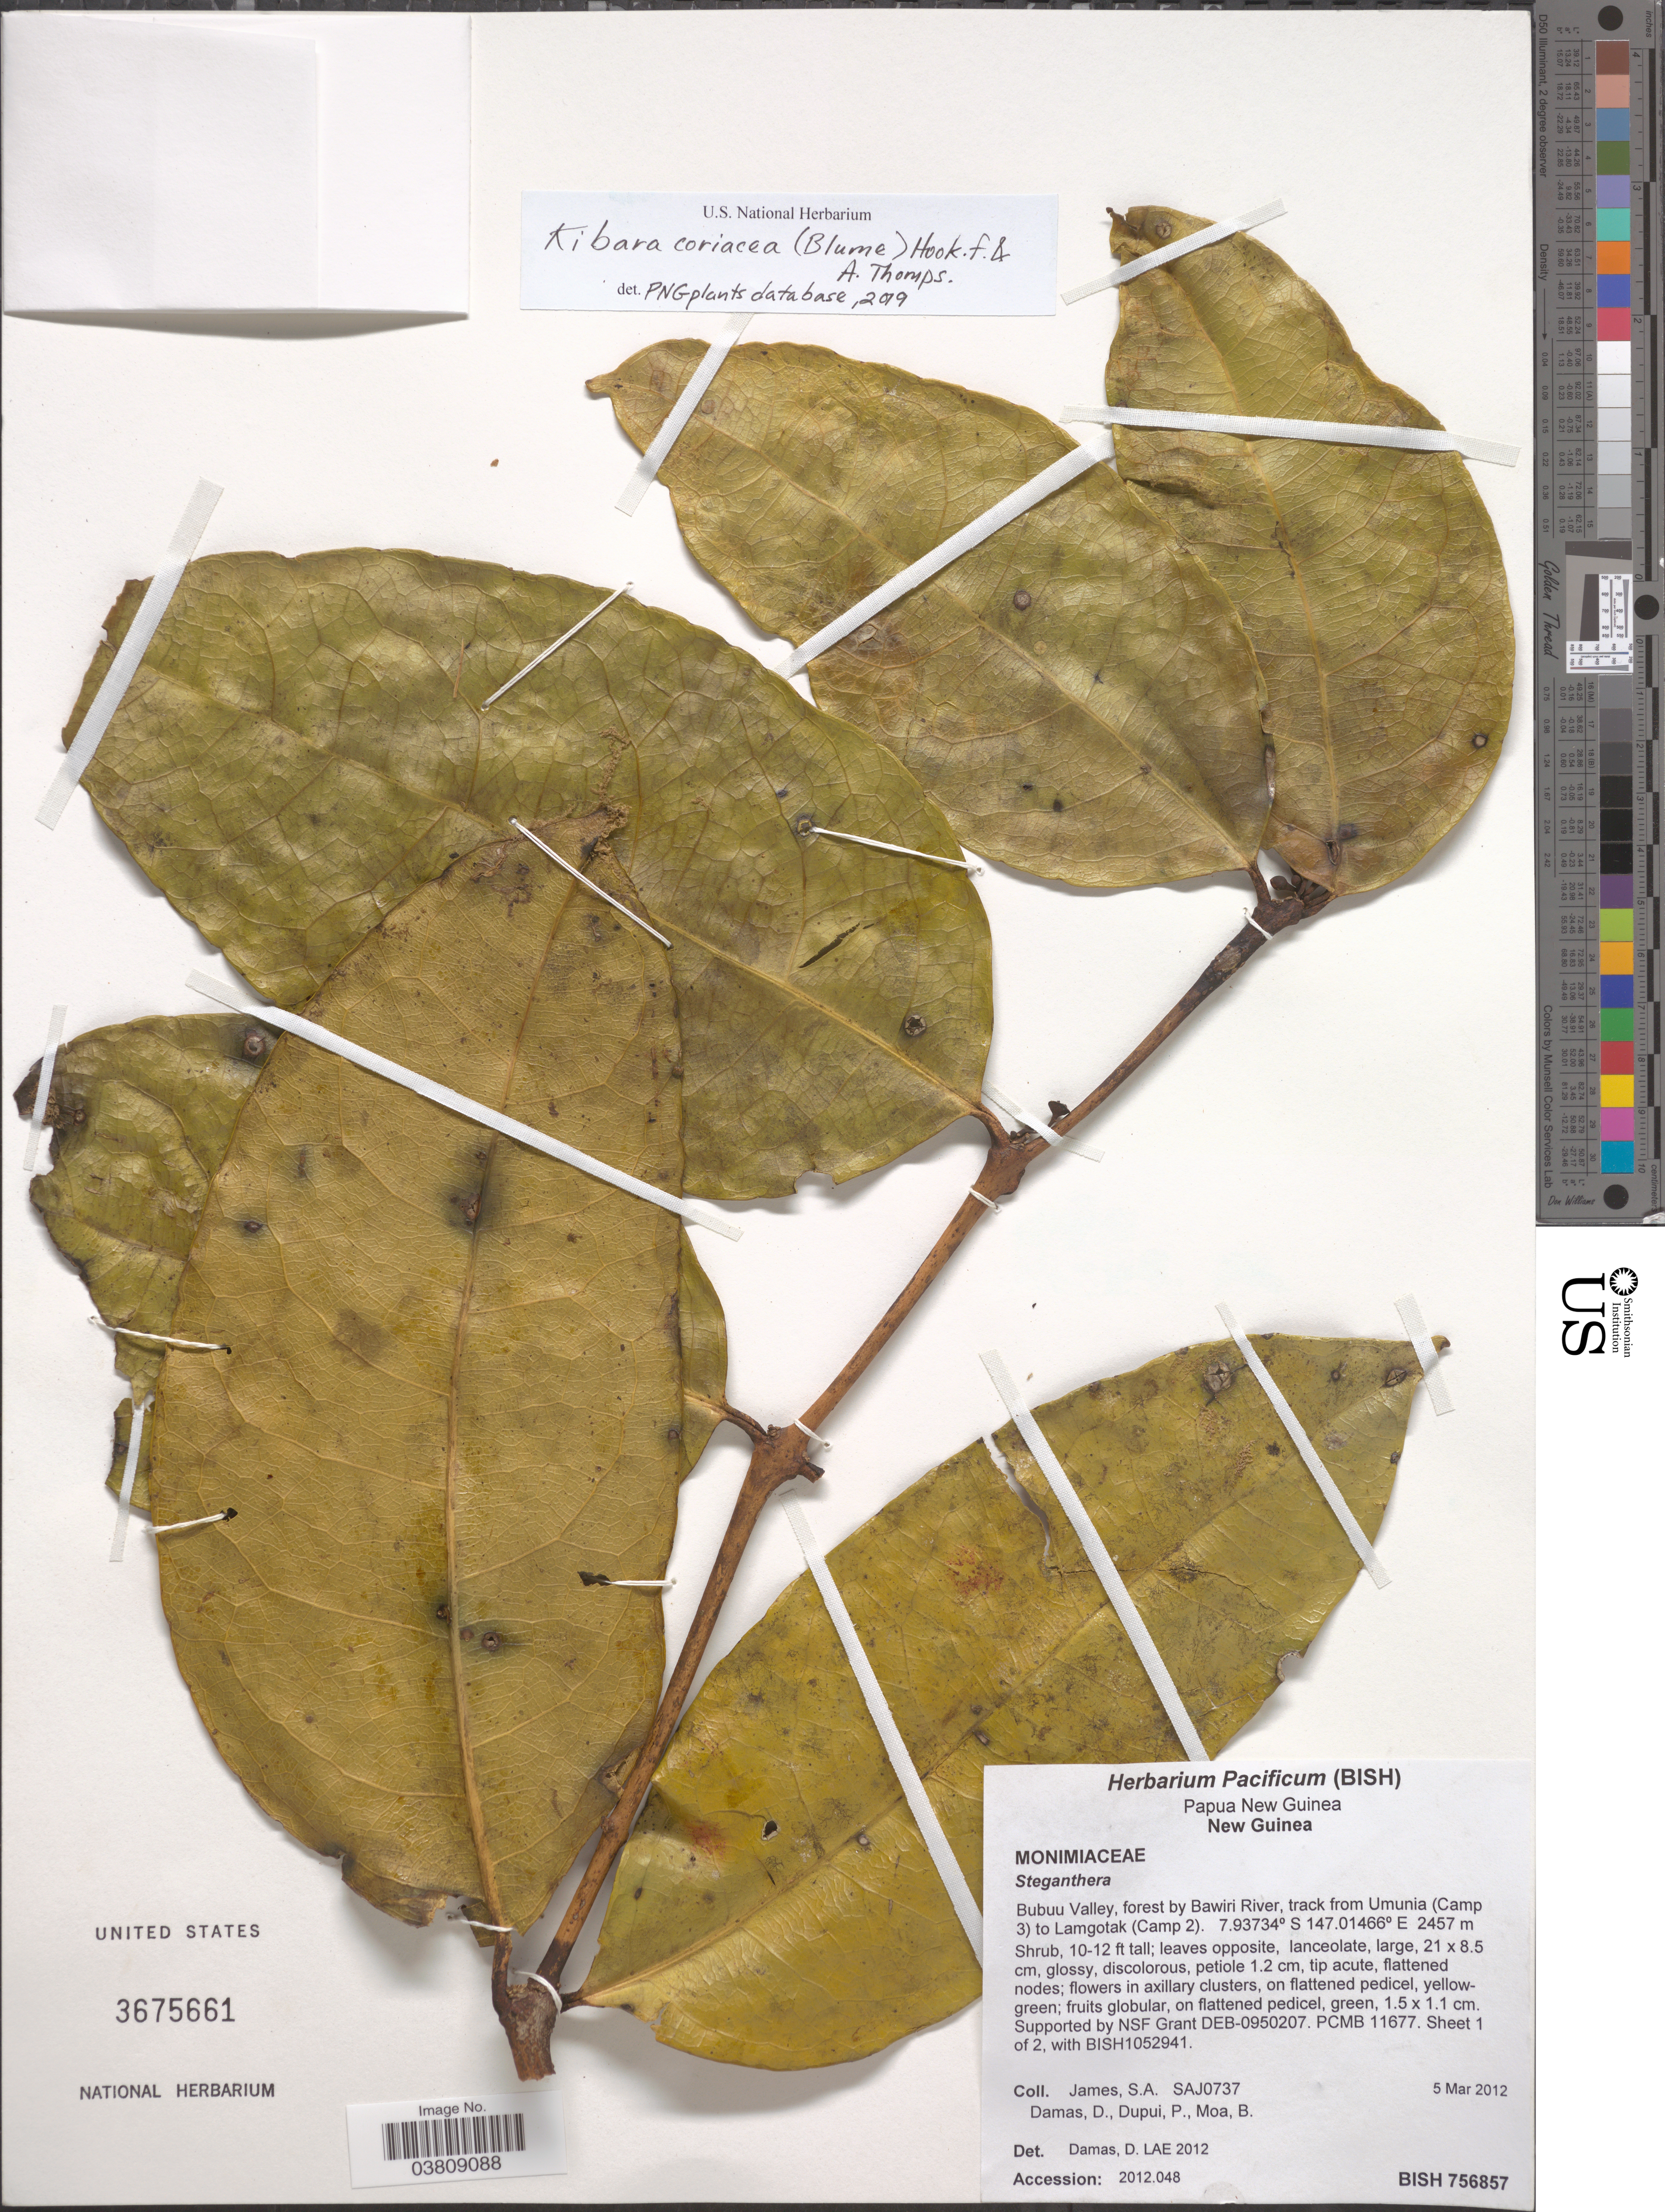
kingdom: Plantae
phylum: Tracheophyta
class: Magnoliopsida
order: Laurales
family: Monimiaceae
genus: Kibara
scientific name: Kibara coriacea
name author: (Blume) Hook. f. & Thomson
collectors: S. James, D. Damas, P. Dupui & B. Moa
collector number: SAJ0737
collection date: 2012-03-05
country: Papua New Guinea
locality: New Guinea. Bubuu Valley, forest by Bawiri River, track from Umunia (Camp 3) to Lamgotak (Camp 2).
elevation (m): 2457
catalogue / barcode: US 3675661